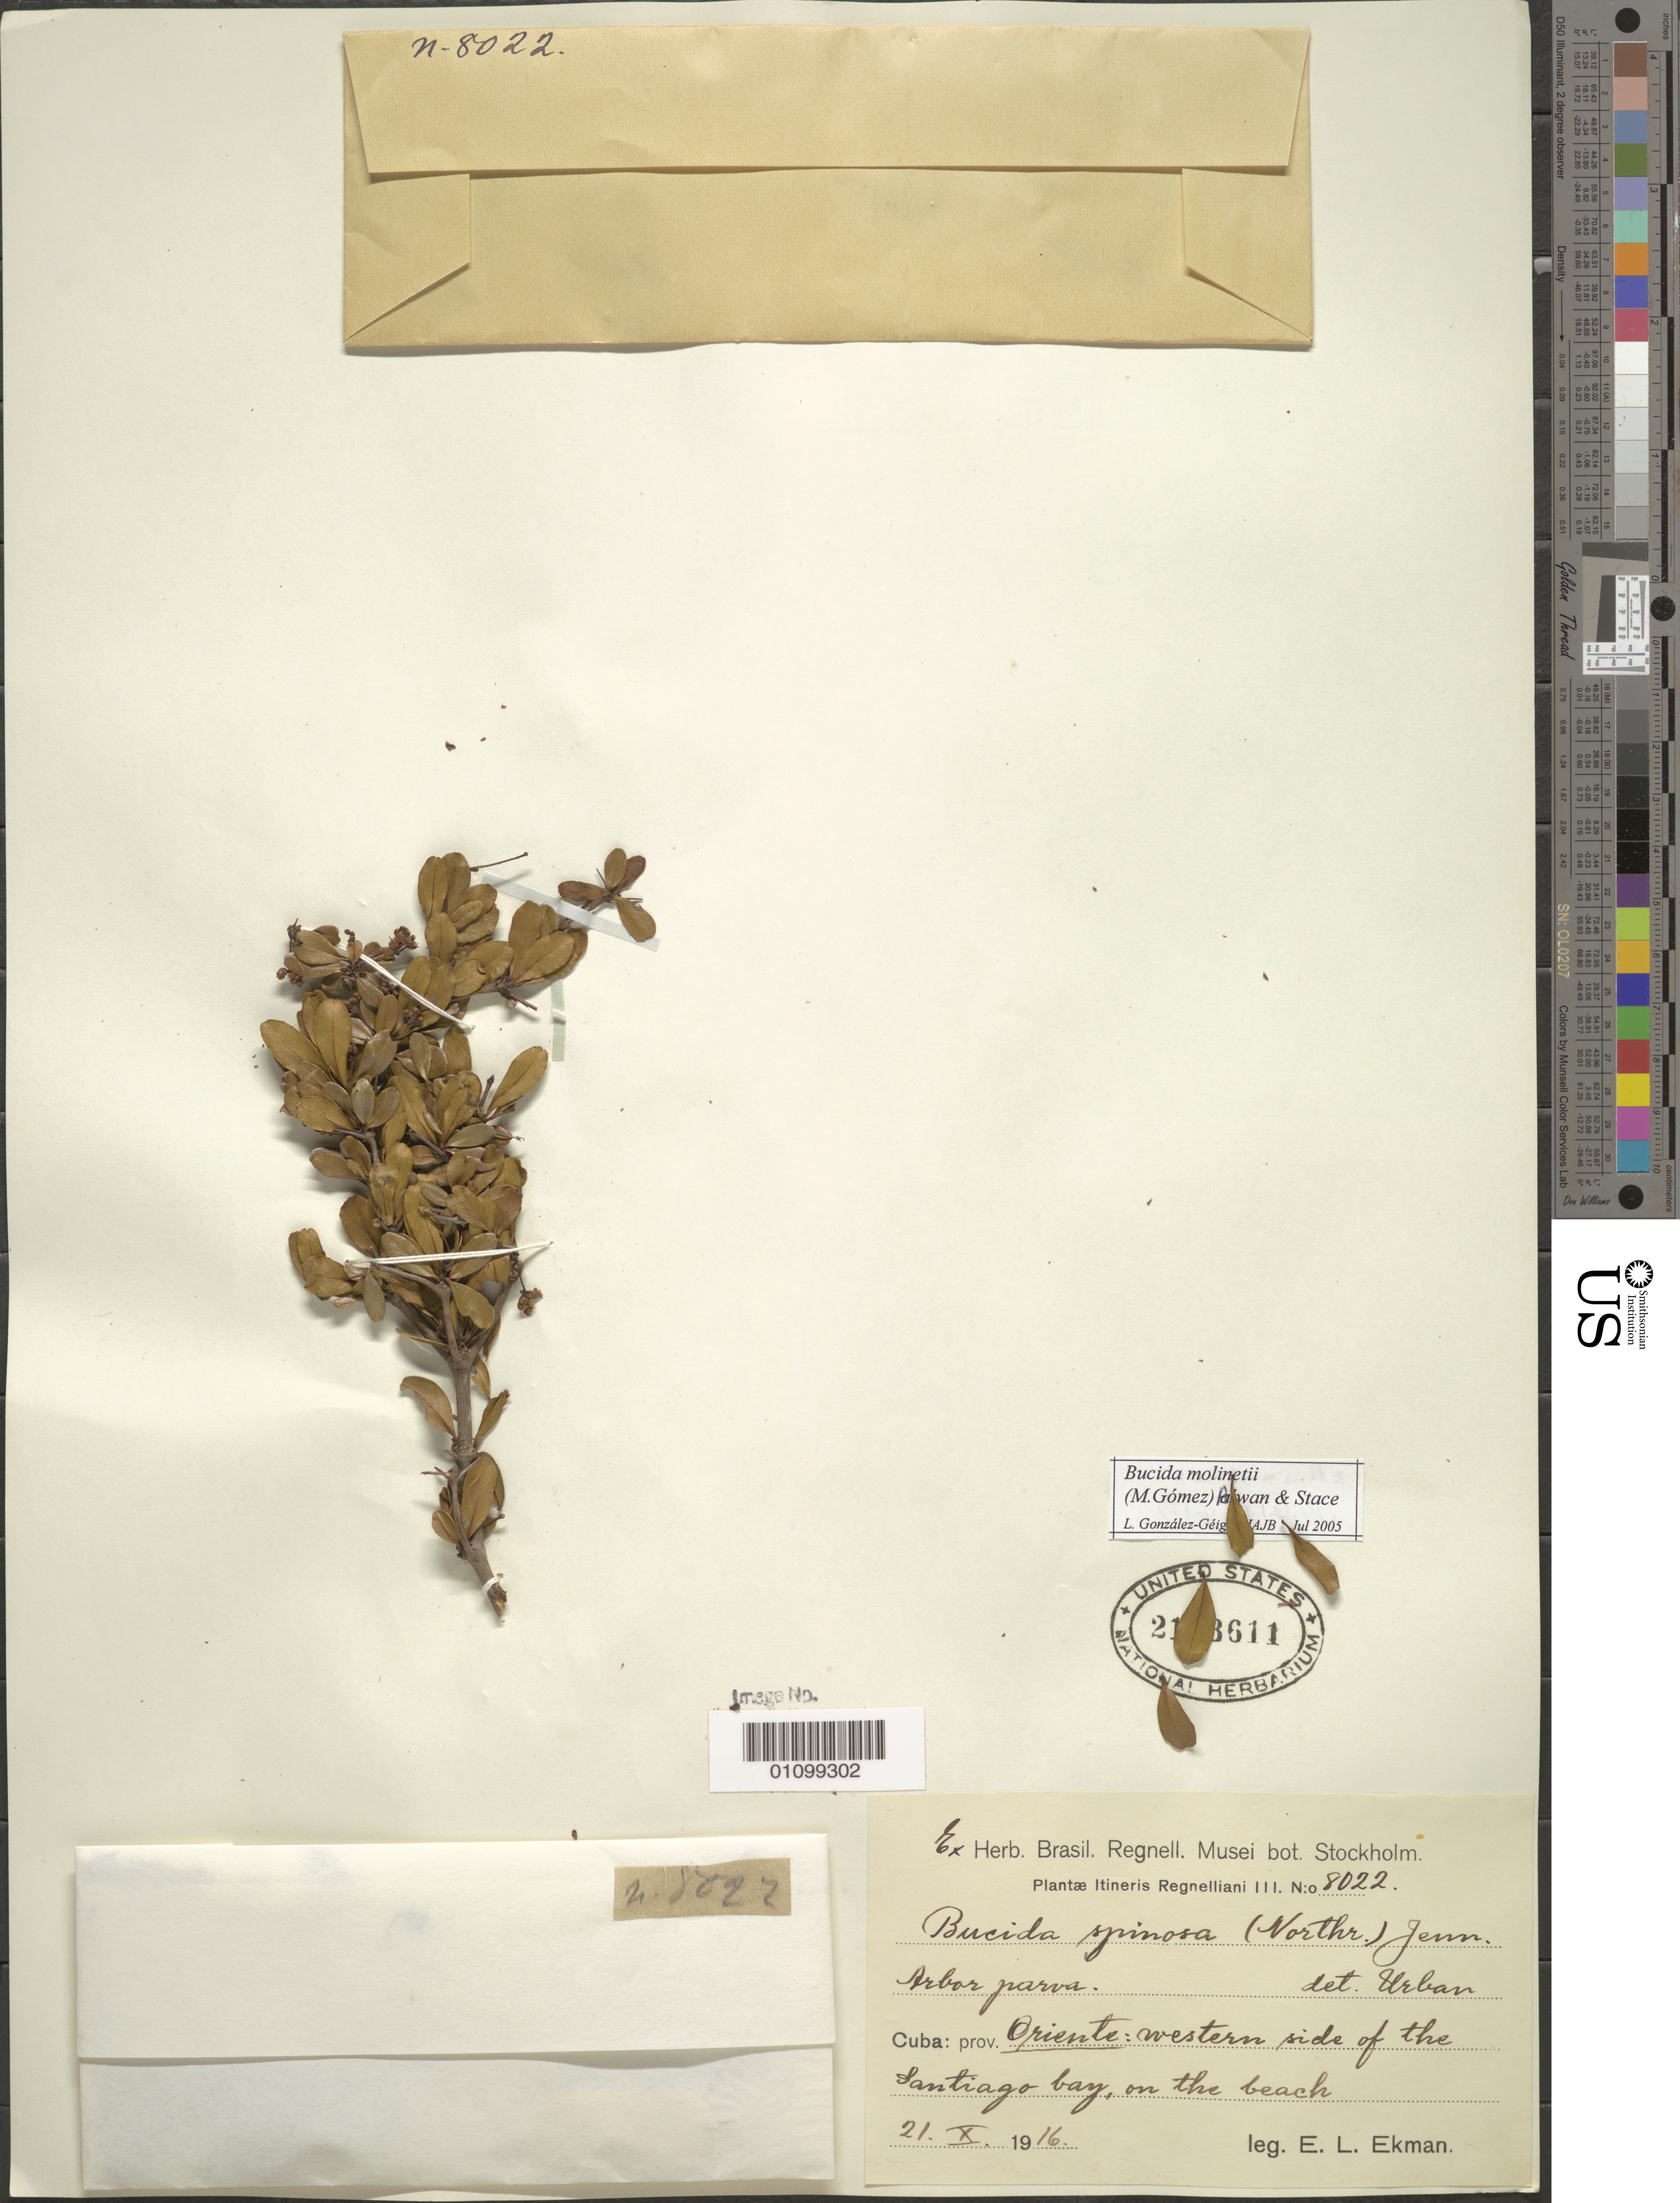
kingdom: Plantae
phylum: Tracheophyta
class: Magnoliopsida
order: Myrtales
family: Combretaceae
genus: Terminalia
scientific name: Terminalia molinetii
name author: M. Gómez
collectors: E. L. Ekman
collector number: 8022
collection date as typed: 21 Oct 1916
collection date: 1916-10-21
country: Cuba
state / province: Santiago de Cuba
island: Cuba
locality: Arbor parva W side of the Santiago bay, on the beach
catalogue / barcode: US 2113611